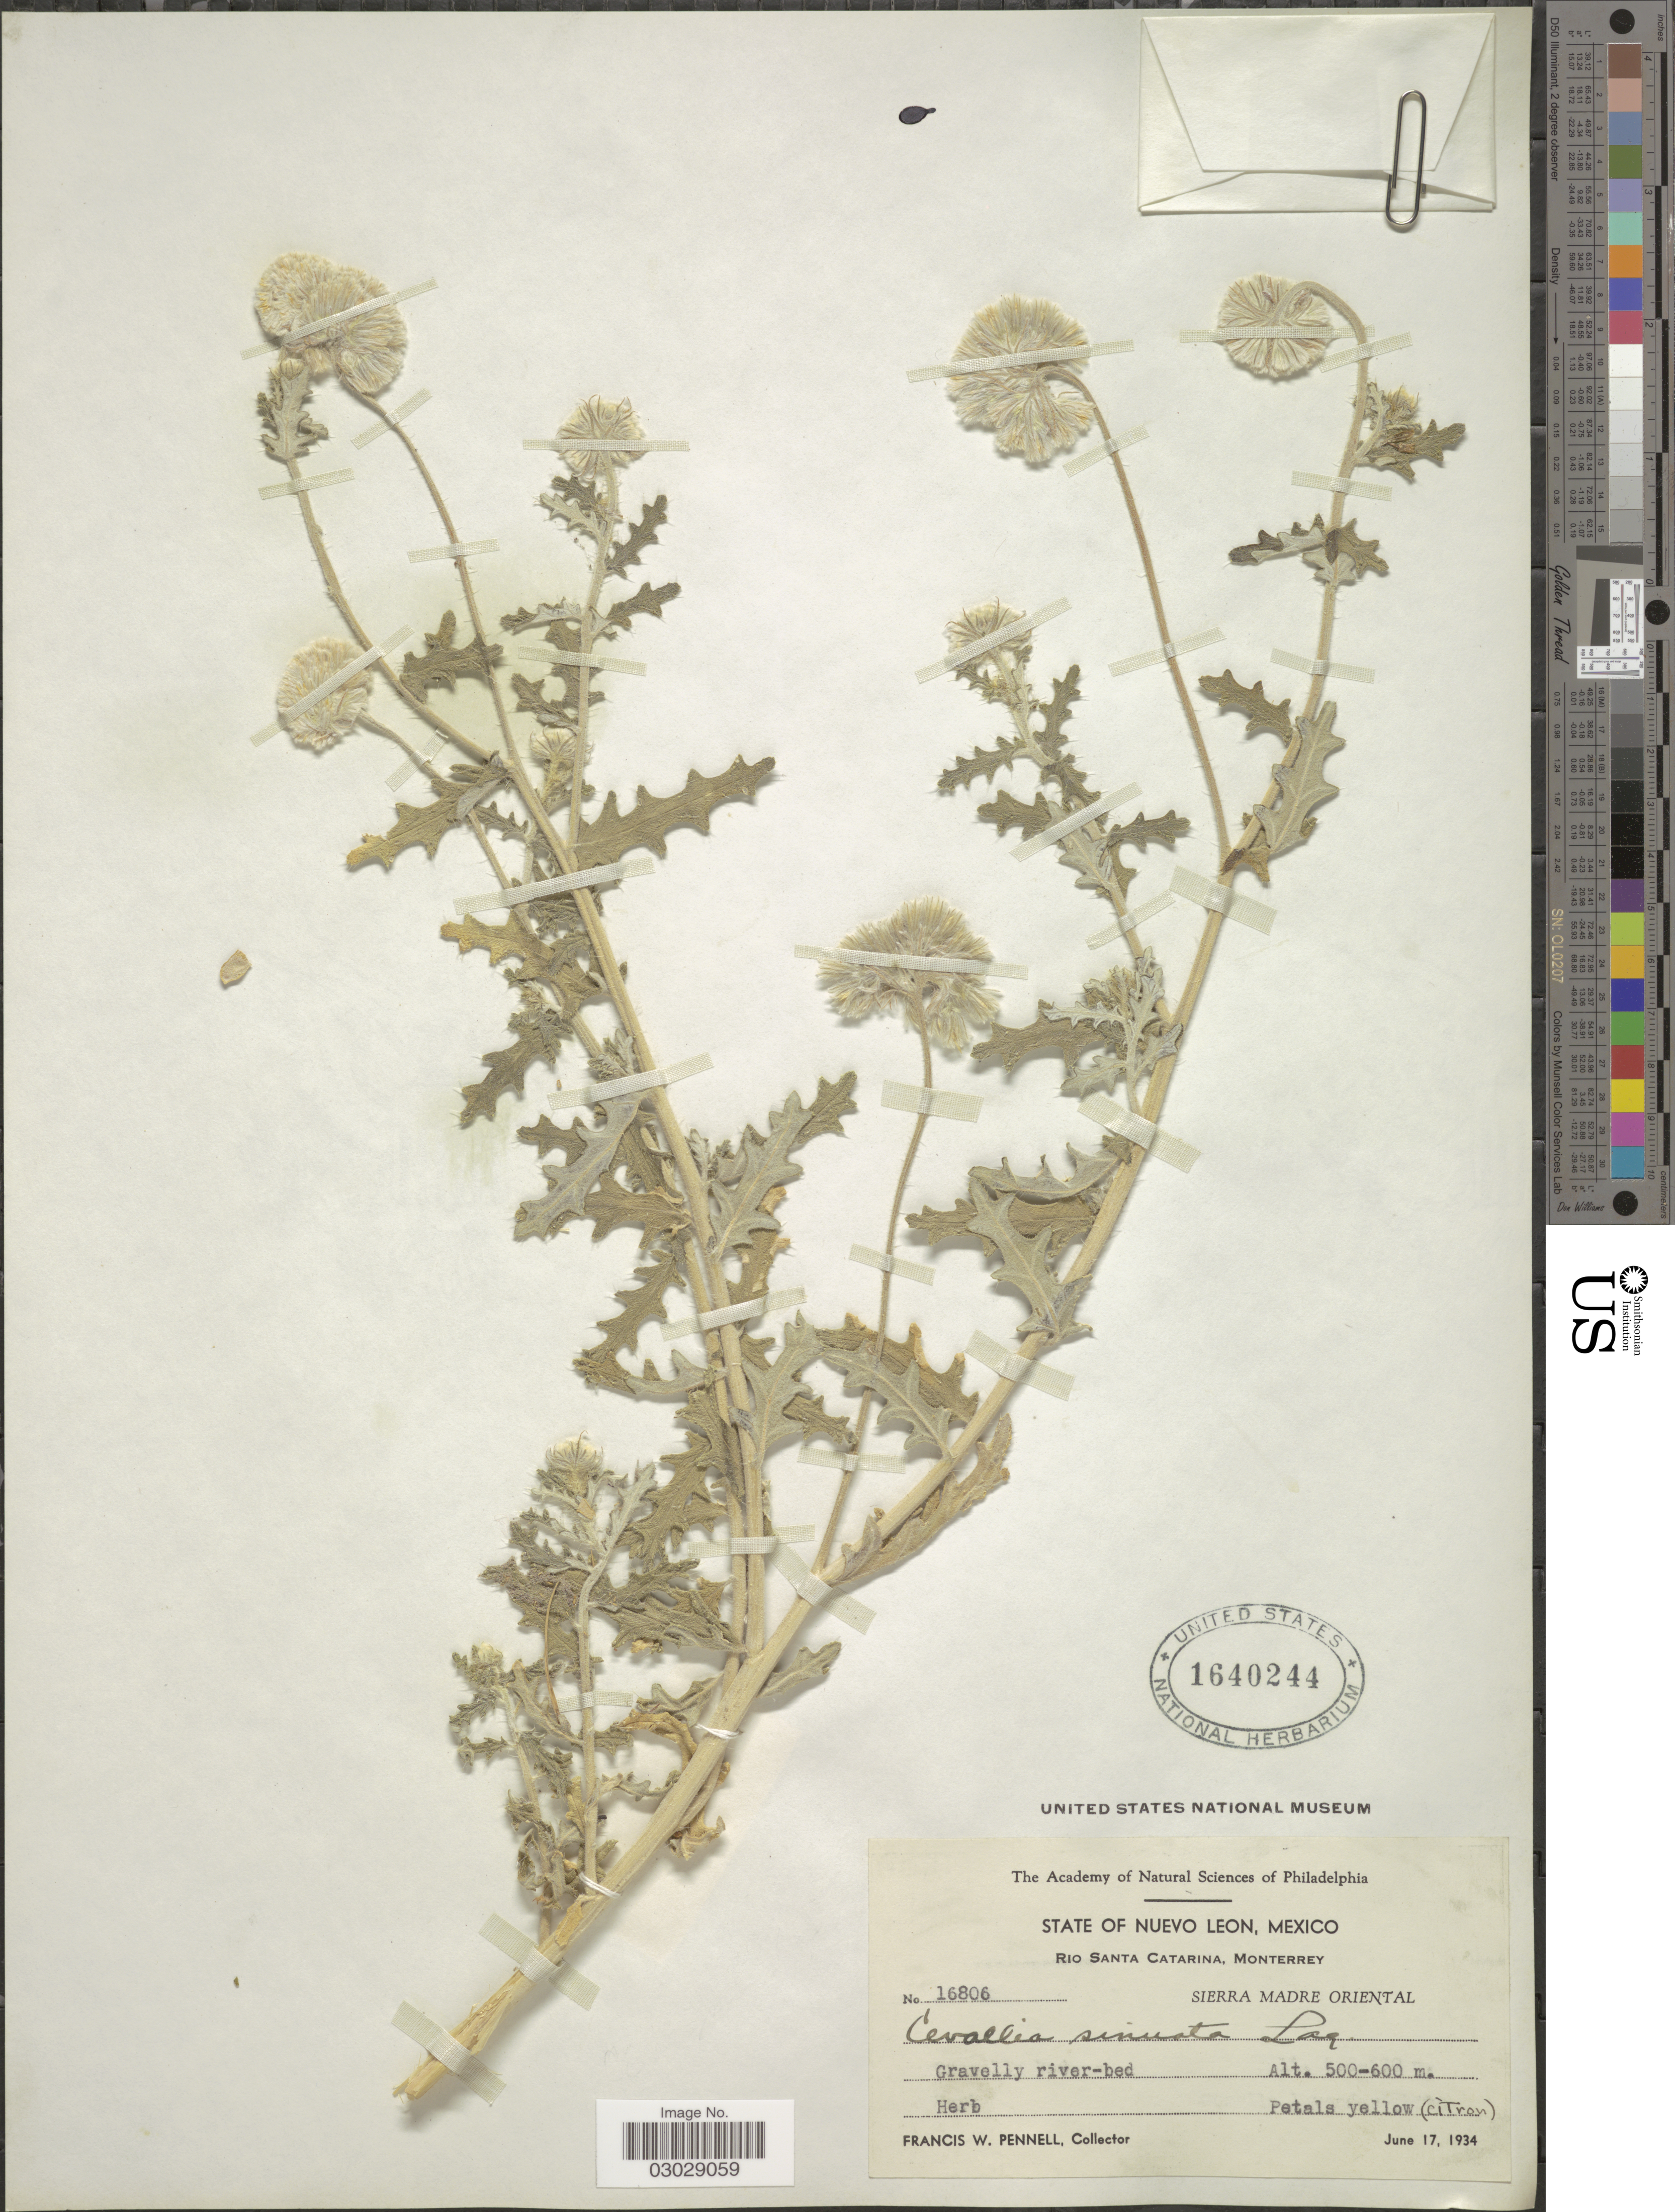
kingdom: Plantae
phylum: Tracheophyta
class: Magnoliopsida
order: Cornales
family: Loasaceae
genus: Cevallia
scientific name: Cevallia sinuata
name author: Lag.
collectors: F. W. Pennell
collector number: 16806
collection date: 1934-06-17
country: Mexico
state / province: Nuevo León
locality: Rio Santa Catarina, Monterrey. Sierra Madre Oriental.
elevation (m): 500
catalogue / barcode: US 1640244